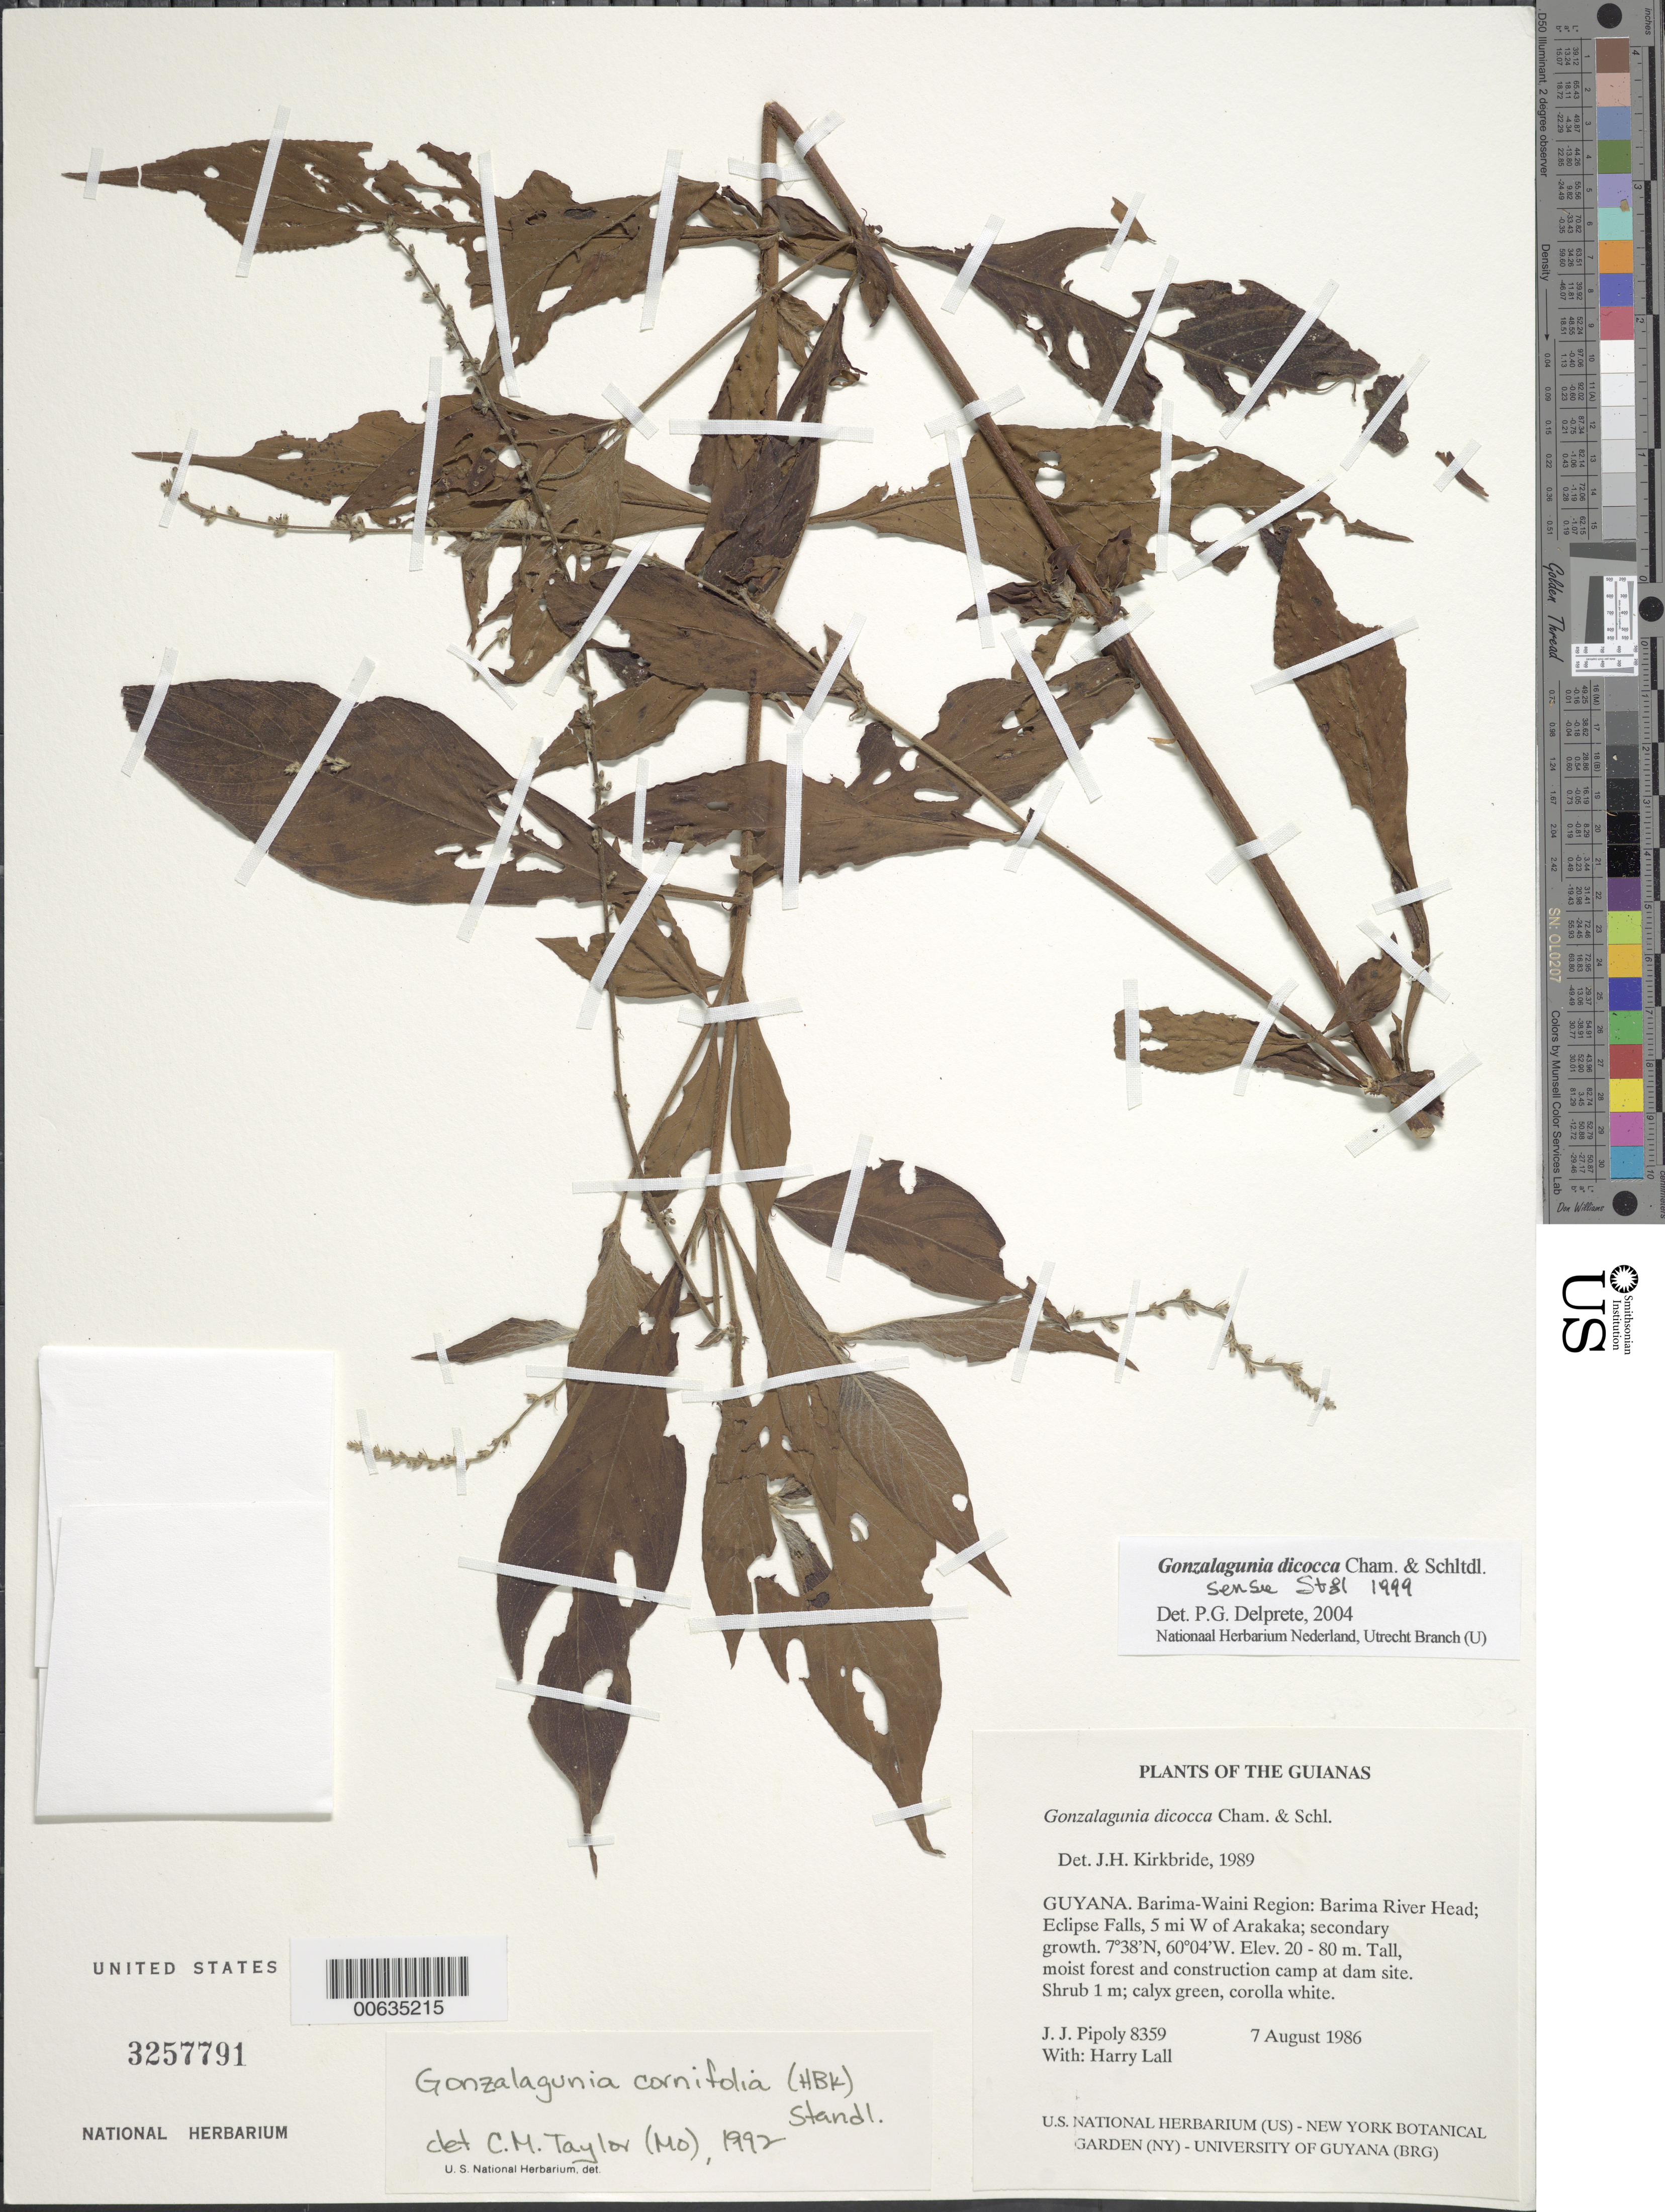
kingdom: Plantae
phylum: Tracheophyta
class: Magnoliopsida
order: Gentianales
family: Rubiaceae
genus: Gonzalagunia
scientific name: Gonzalagunia dicocca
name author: Cham. & Schltdl.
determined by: Delprete, P. G., Herb. de Guyane Cay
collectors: J. J. Pipoly & H. Lall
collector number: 8359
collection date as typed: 7 August 1986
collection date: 1986-08-07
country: Guyana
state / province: Barima-Waini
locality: Barima River head; Eclipse Falls, 5 mi W of Arakaka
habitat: Secondary growth, tall moist forest and construction camp at dam site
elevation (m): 20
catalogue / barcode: US 3257791